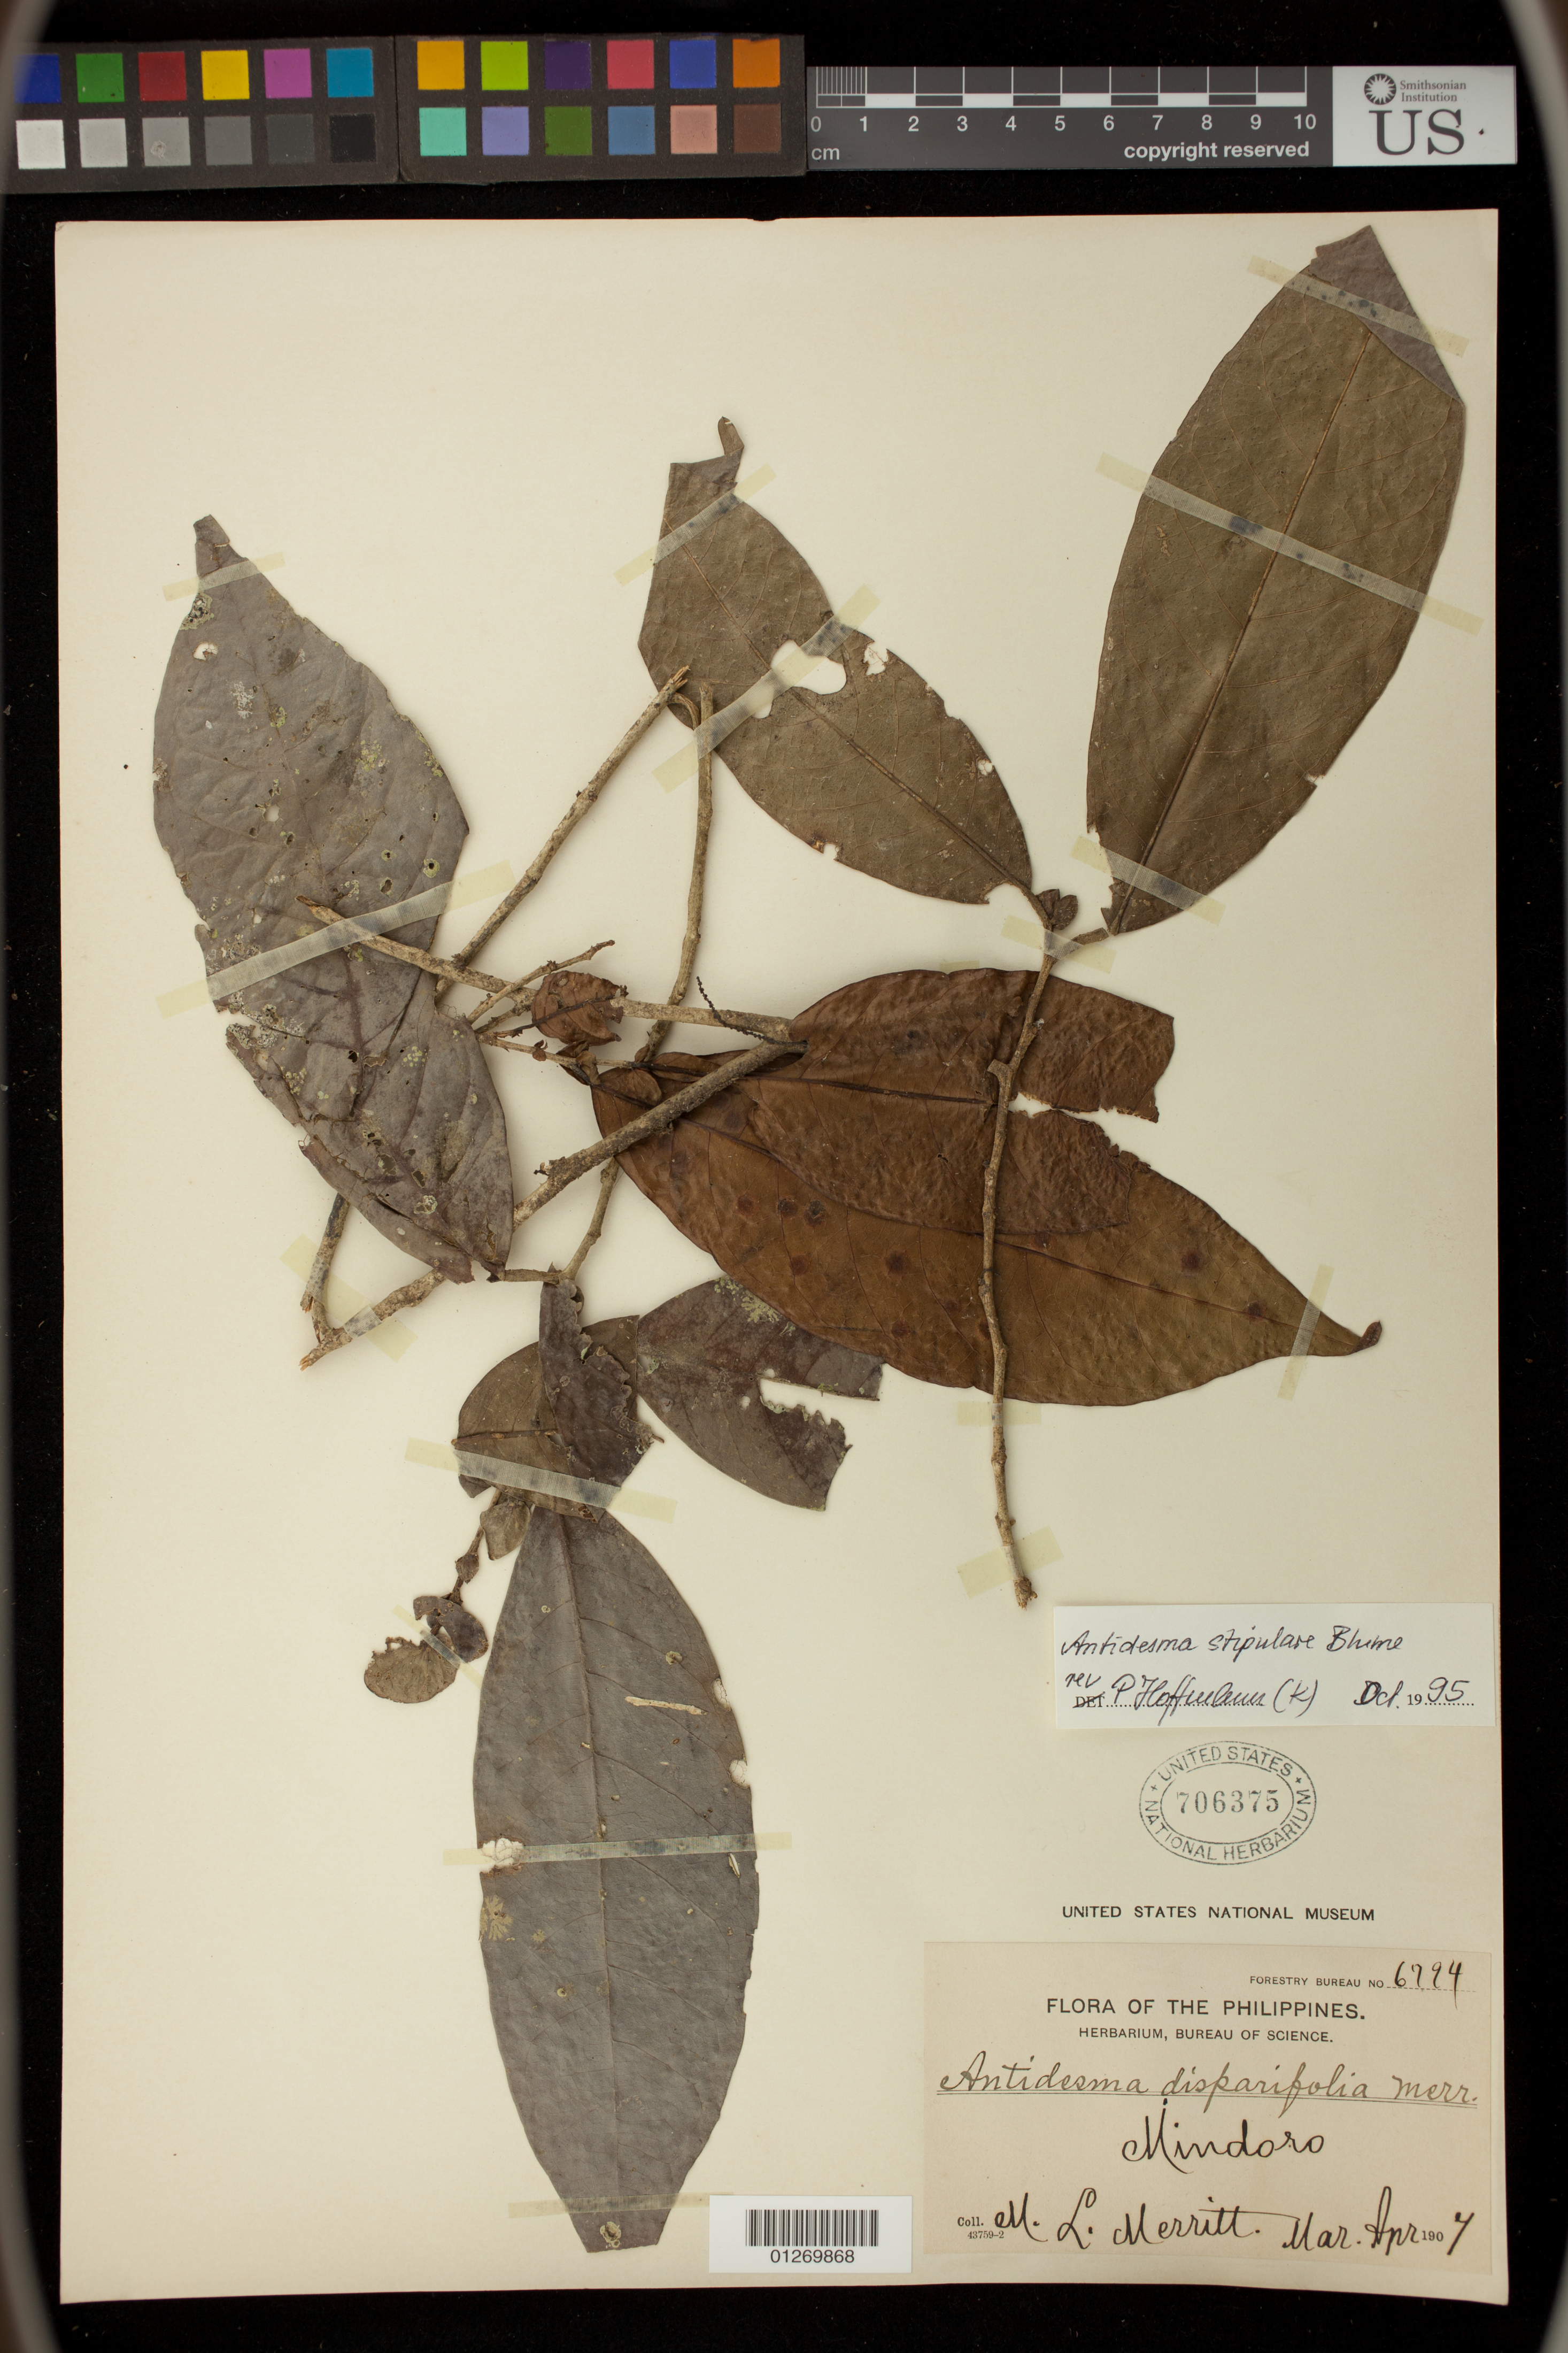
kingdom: Plantae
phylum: Tracheophyta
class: Magnoliopsida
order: Malpighiales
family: Phyllanthaceae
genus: Antidesma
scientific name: Antidesma stipulare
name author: Blume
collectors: M. L. Merritt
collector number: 6794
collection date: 1904-03/1904-04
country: Philippines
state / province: Mimaropa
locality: Mindoro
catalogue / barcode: US 706375